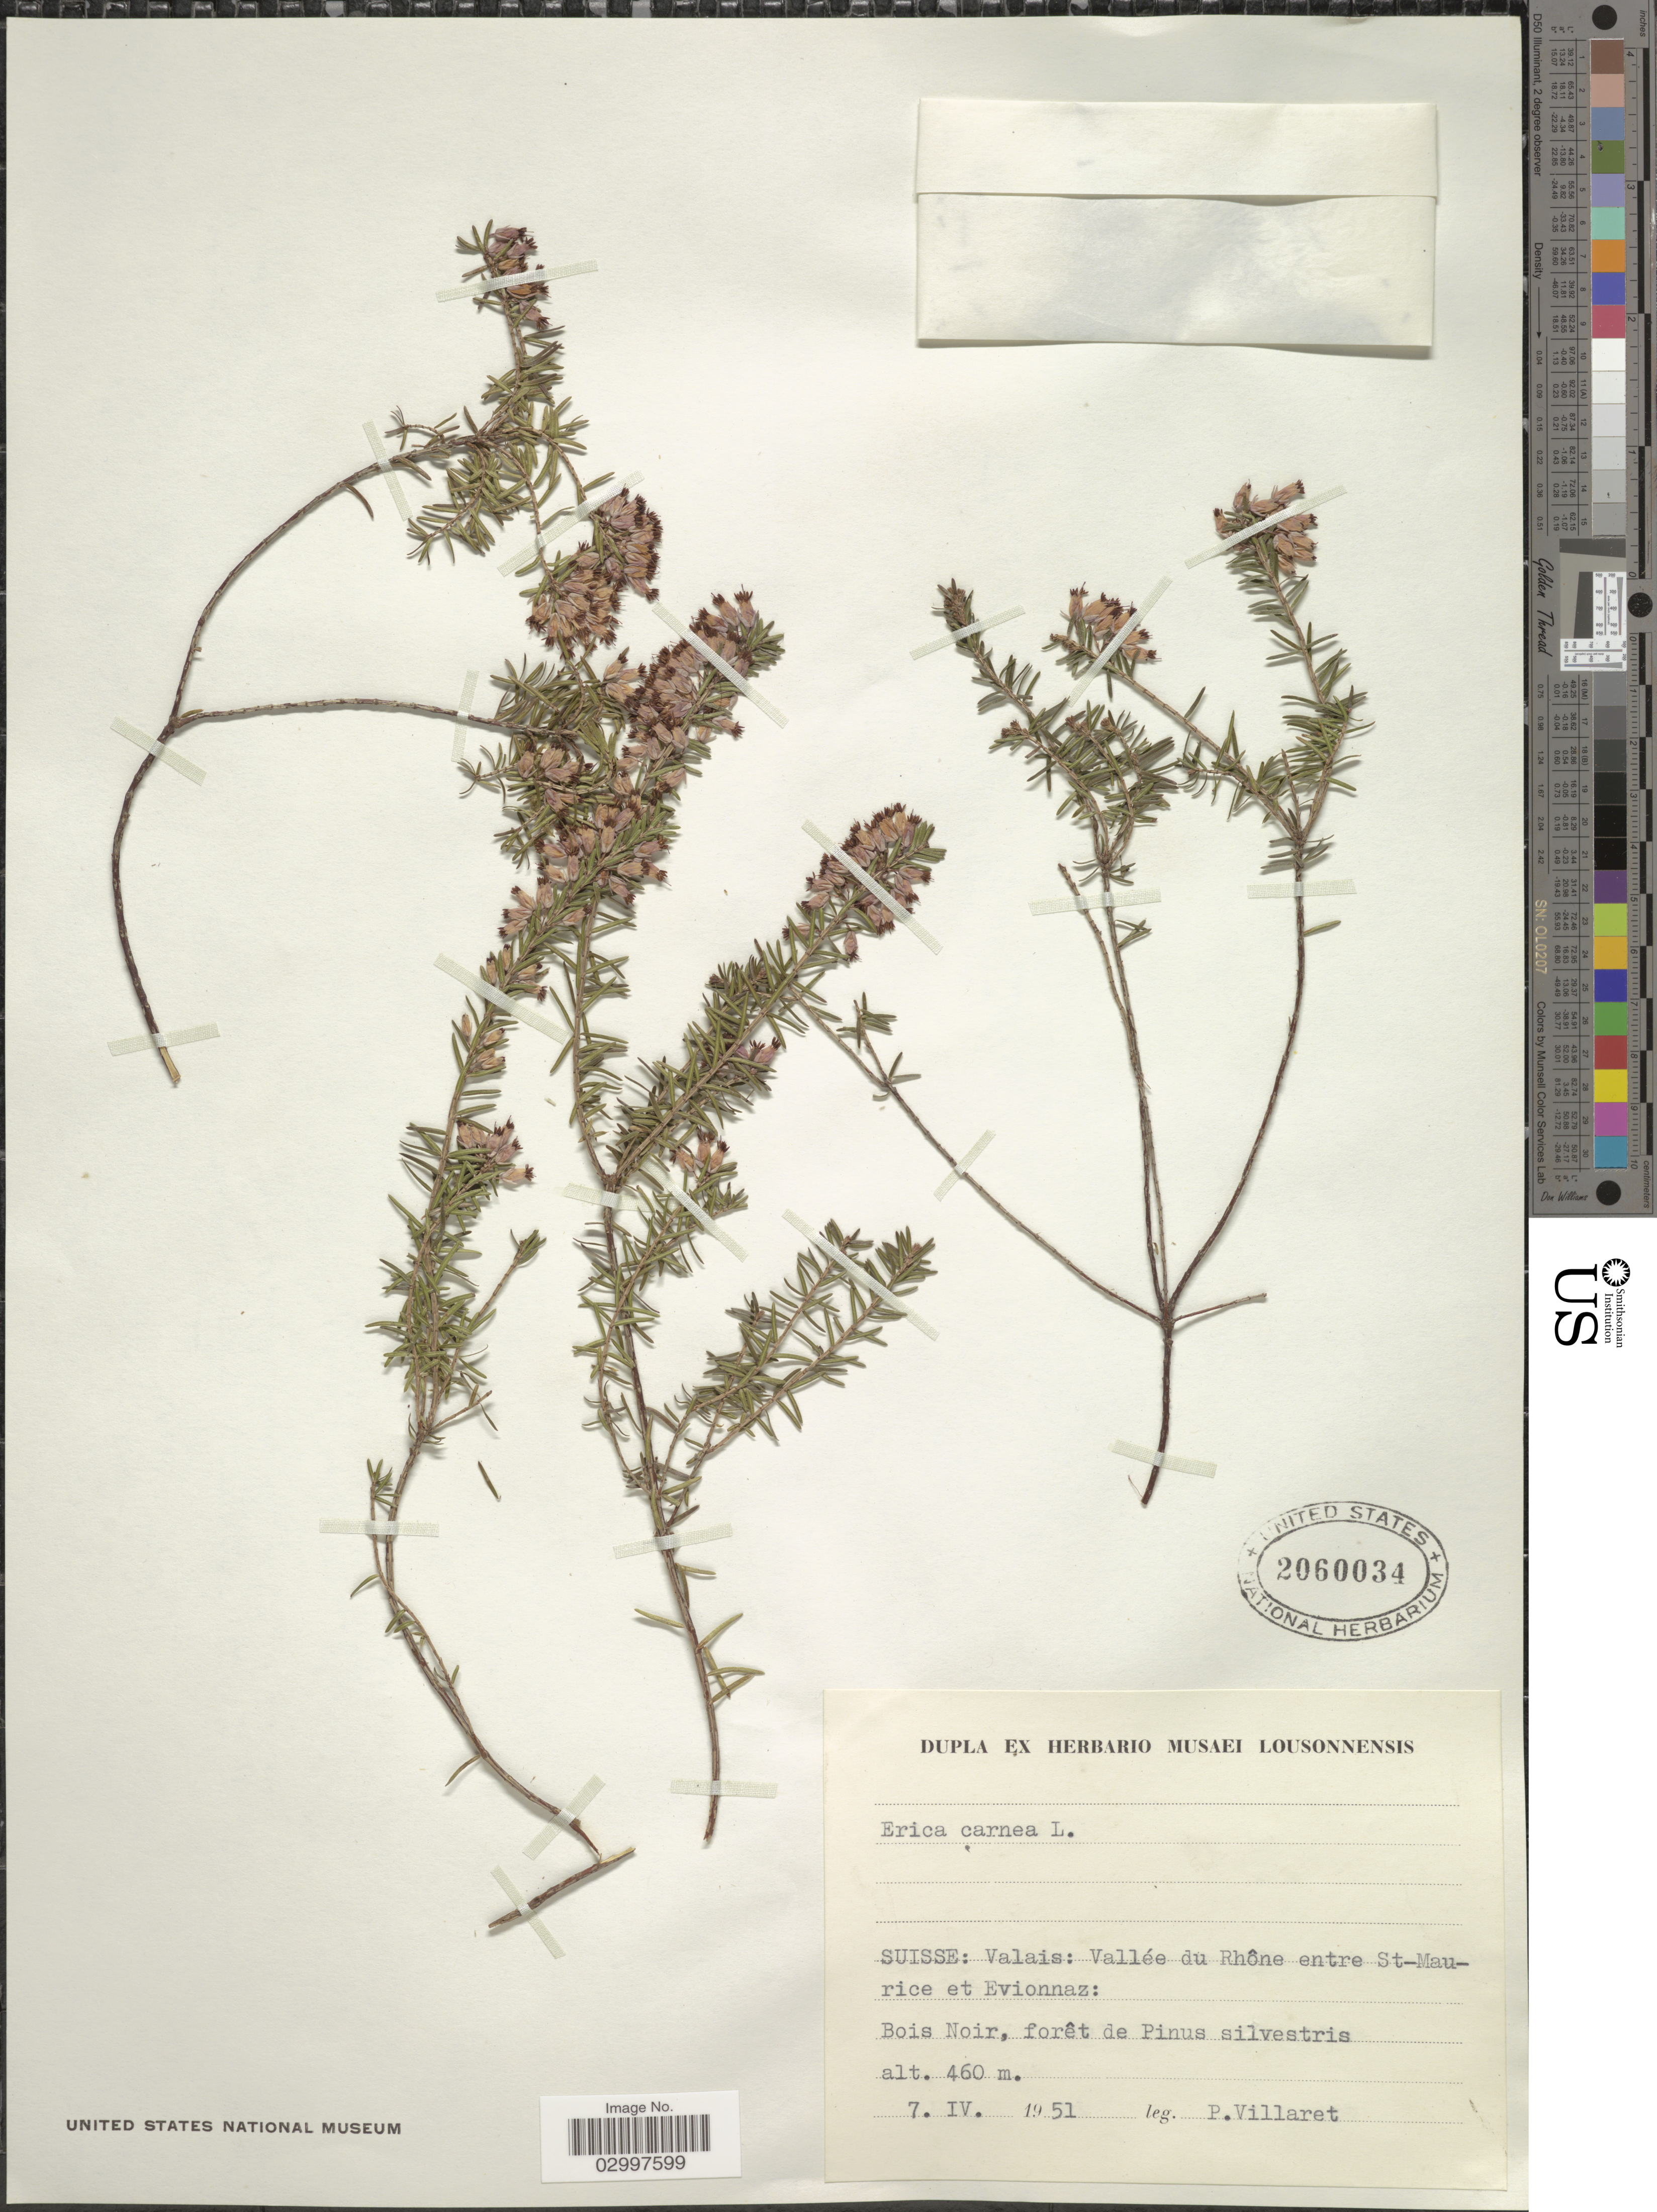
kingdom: Plantae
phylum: Tracheophyta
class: Magnoliopsida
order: Ericales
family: Ericaceae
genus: Erica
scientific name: Erica carnea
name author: L.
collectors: P. Villaret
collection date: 1951-04-07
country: Switzerland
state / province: Valais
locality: Suisse: Vallée du Rhône entre St-Maurice et Evionnaz: Bois Noir.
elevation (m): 460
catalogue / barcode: US 2060034